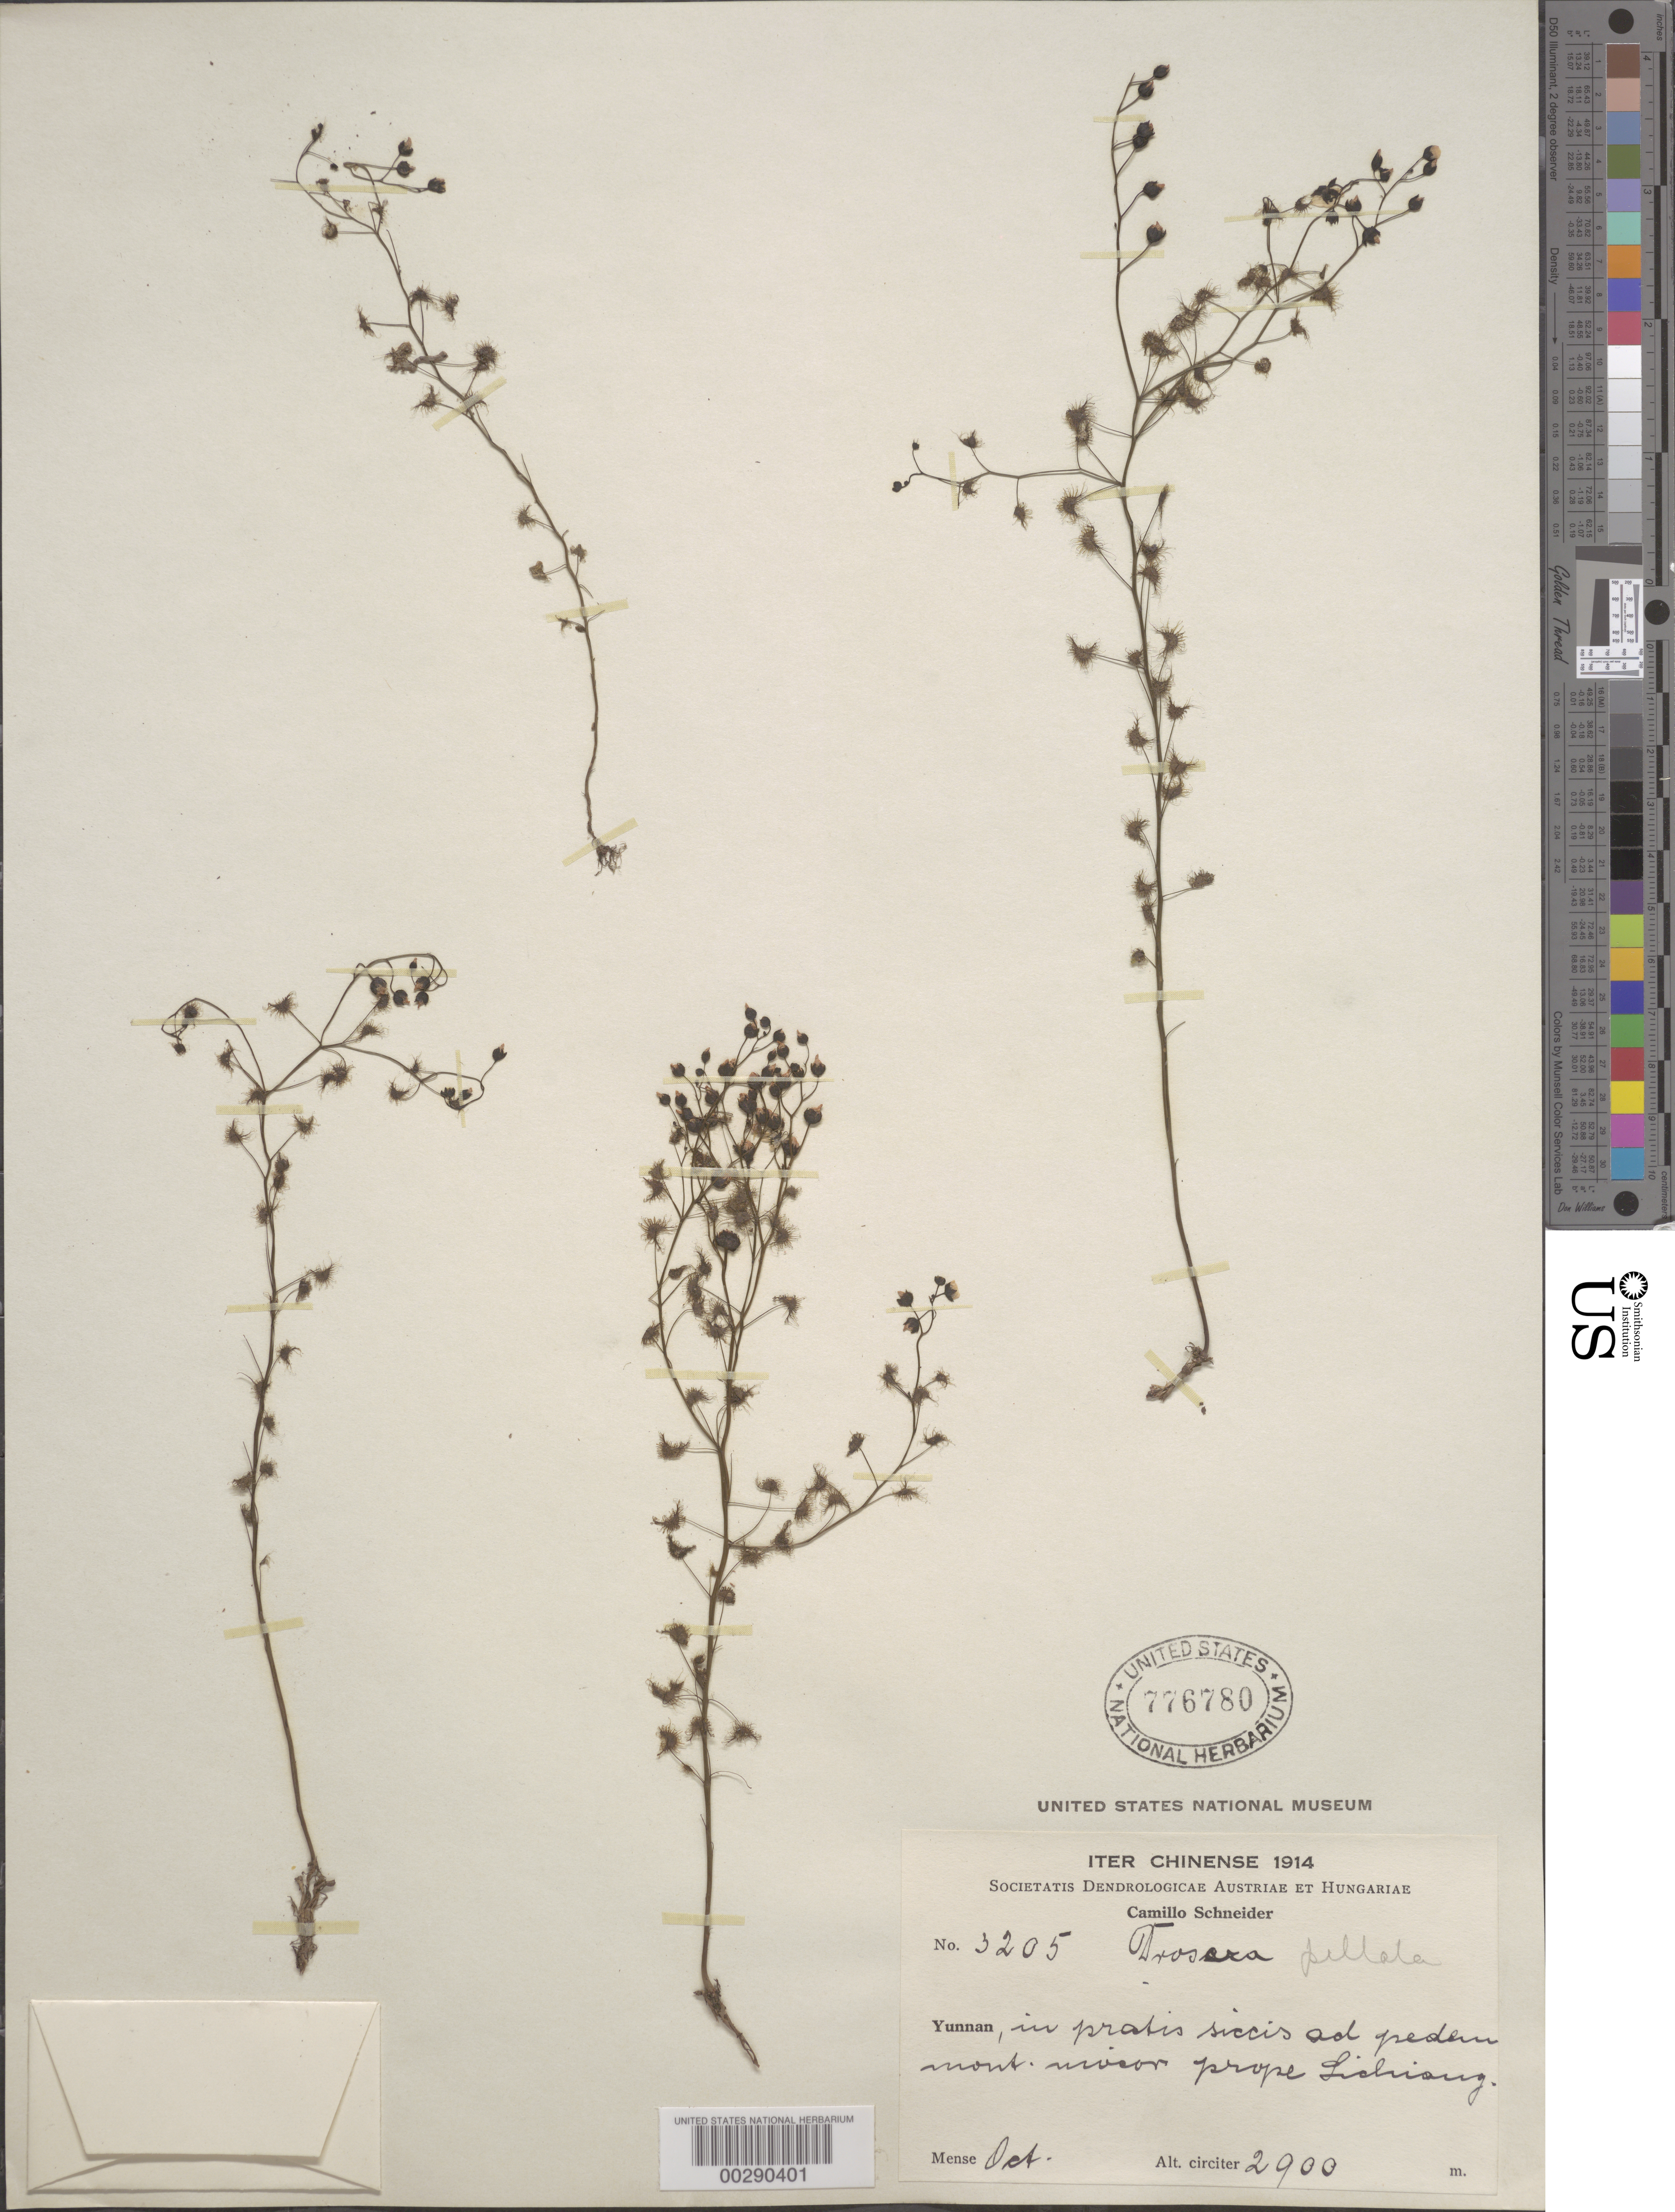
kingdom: Plantae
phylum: Tracheophyta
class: Magnoliopsida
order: Caryophyllales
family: Droseraceae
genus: Drosera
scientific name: Drosera peltata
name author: Sm. ex Willd.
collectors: C. K. Schneider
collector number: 3205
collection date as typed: Oct 1914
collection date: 1914-10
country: China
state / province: Yunnan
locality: Near lichiang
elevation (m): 2900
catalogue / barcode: US 776780